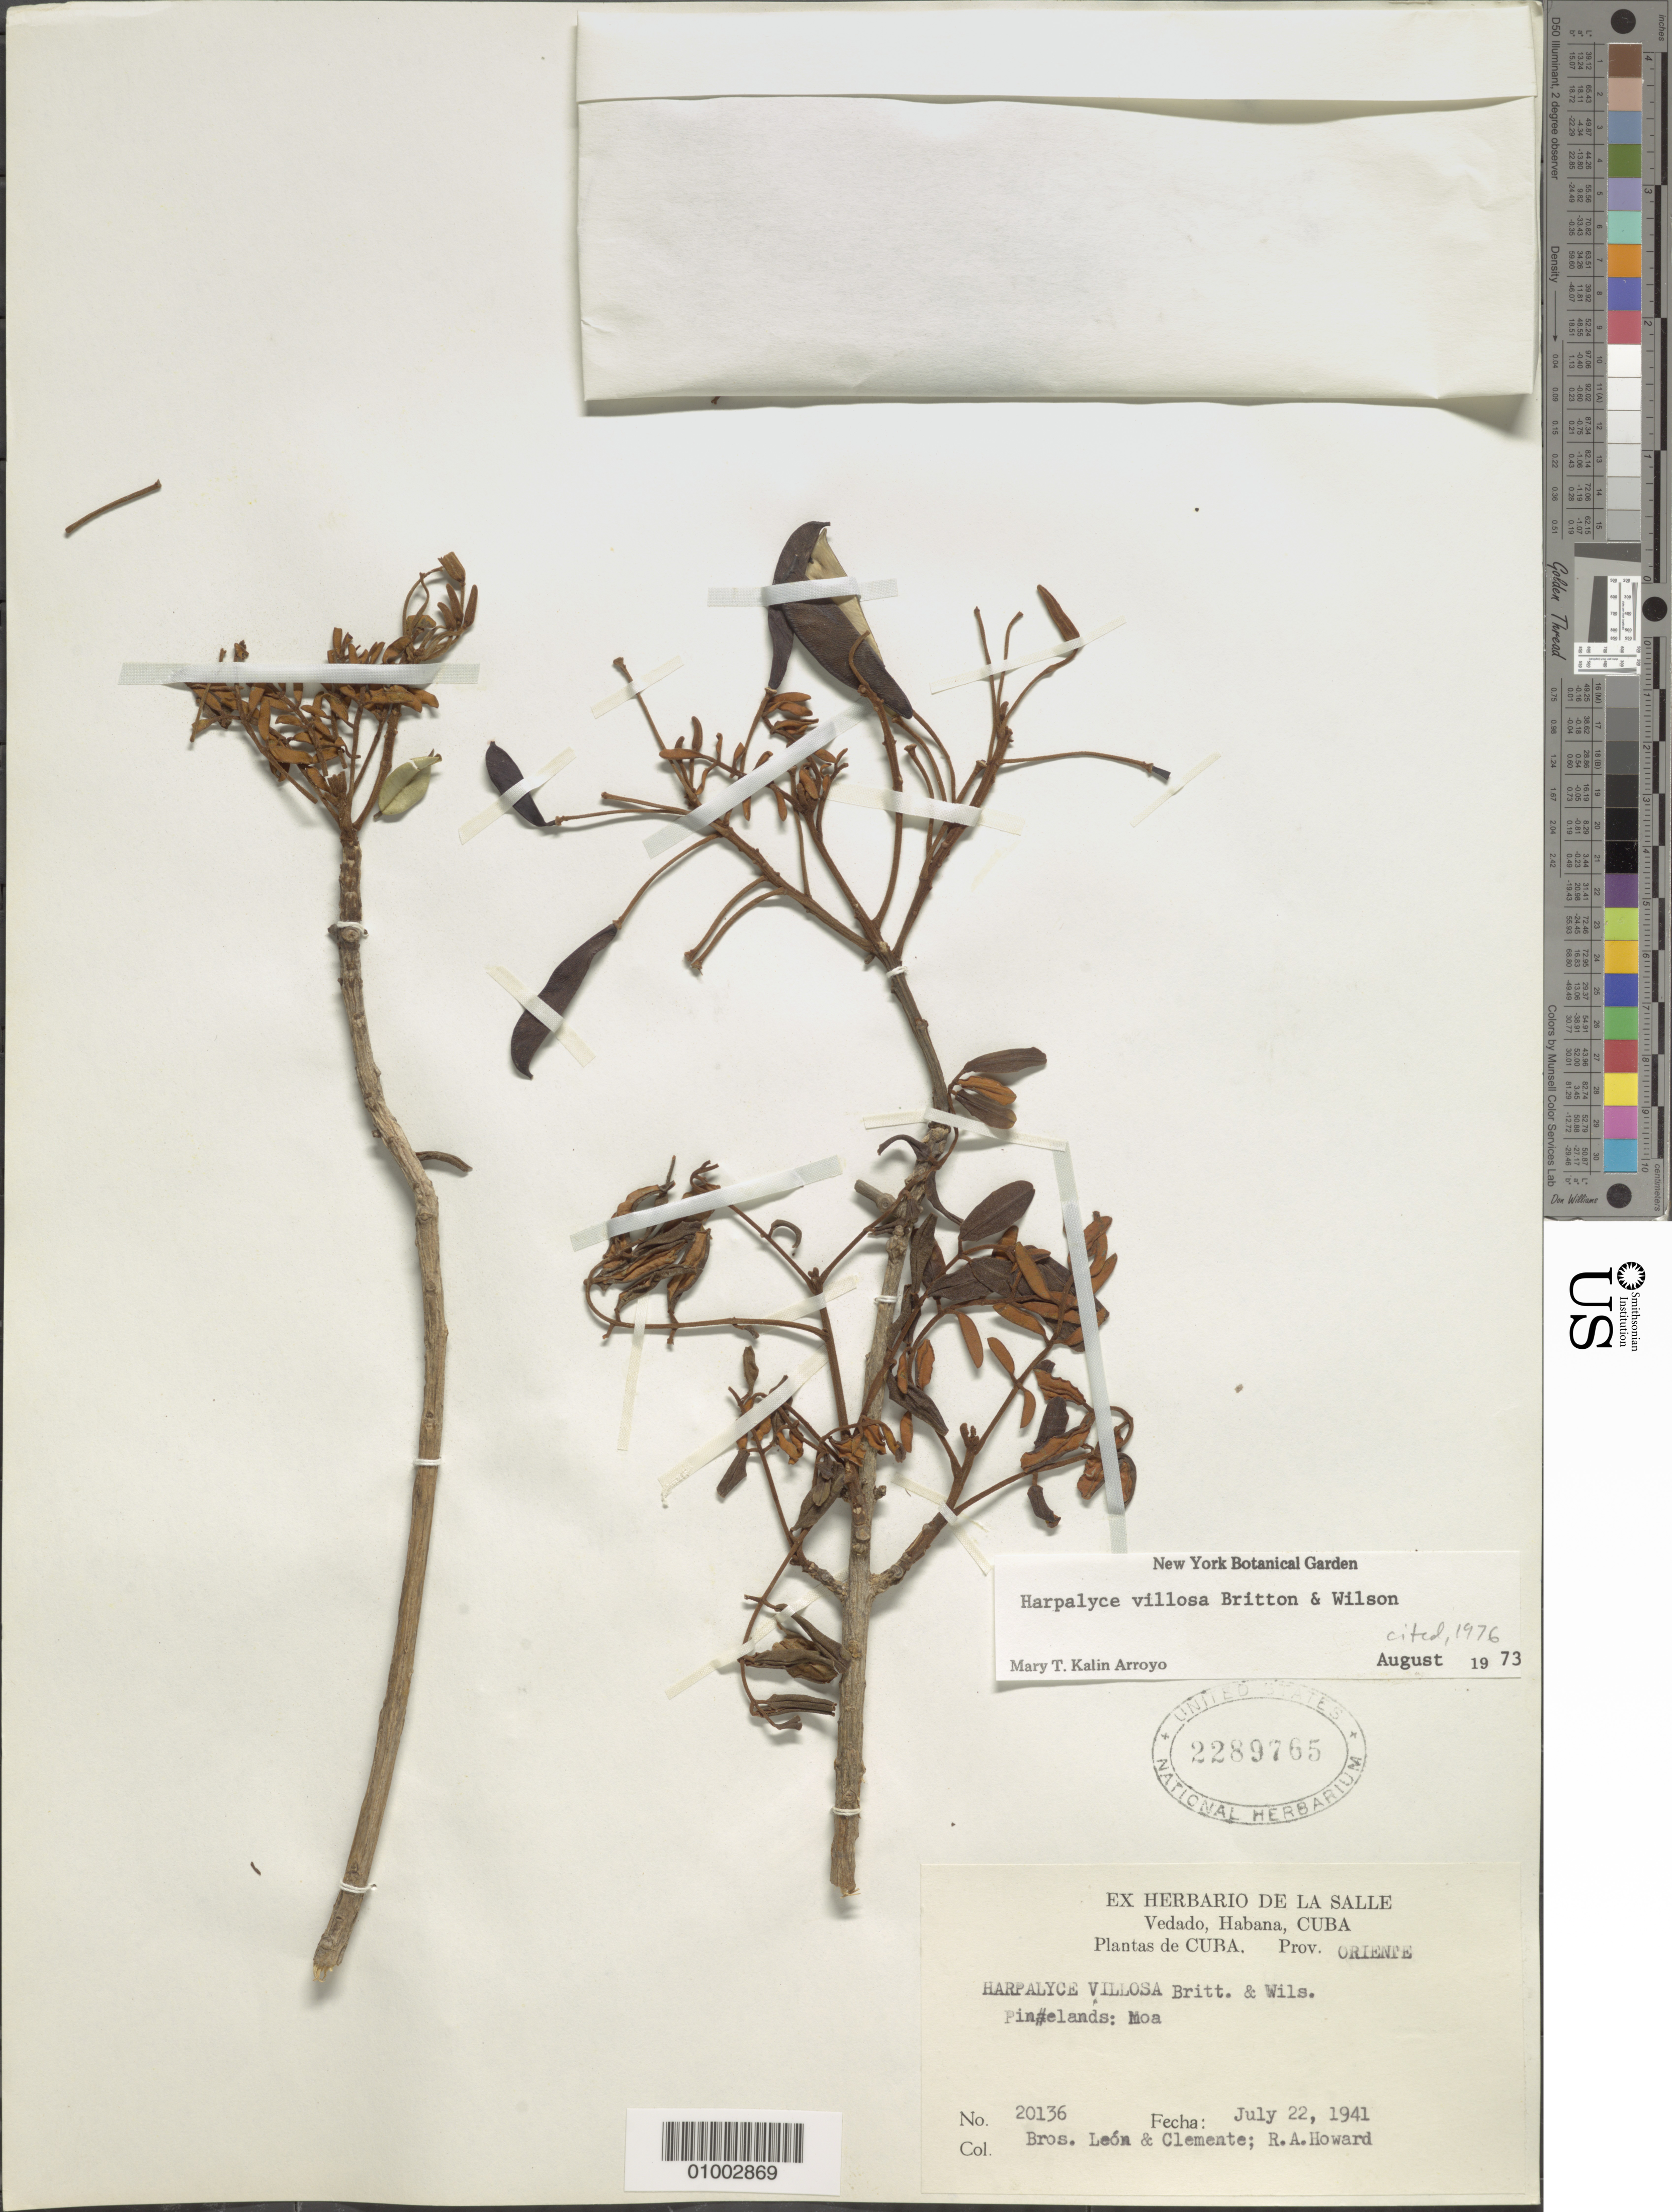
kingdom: Plantae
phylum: Tracheophyta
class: Magnoliopsida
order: Fabales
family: Fabaceae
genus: Harpalyce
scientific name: Harpalyce villosa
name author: Britton & P. Wilson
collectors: Bro. León, Bro. Clemente & R. A. Howard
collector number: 20136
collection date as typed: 22 Jul 1941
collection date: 1941-07-22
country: Cuba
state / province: Holguín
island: Cuba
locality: Pinelands, Moa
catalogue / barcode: US 2289765